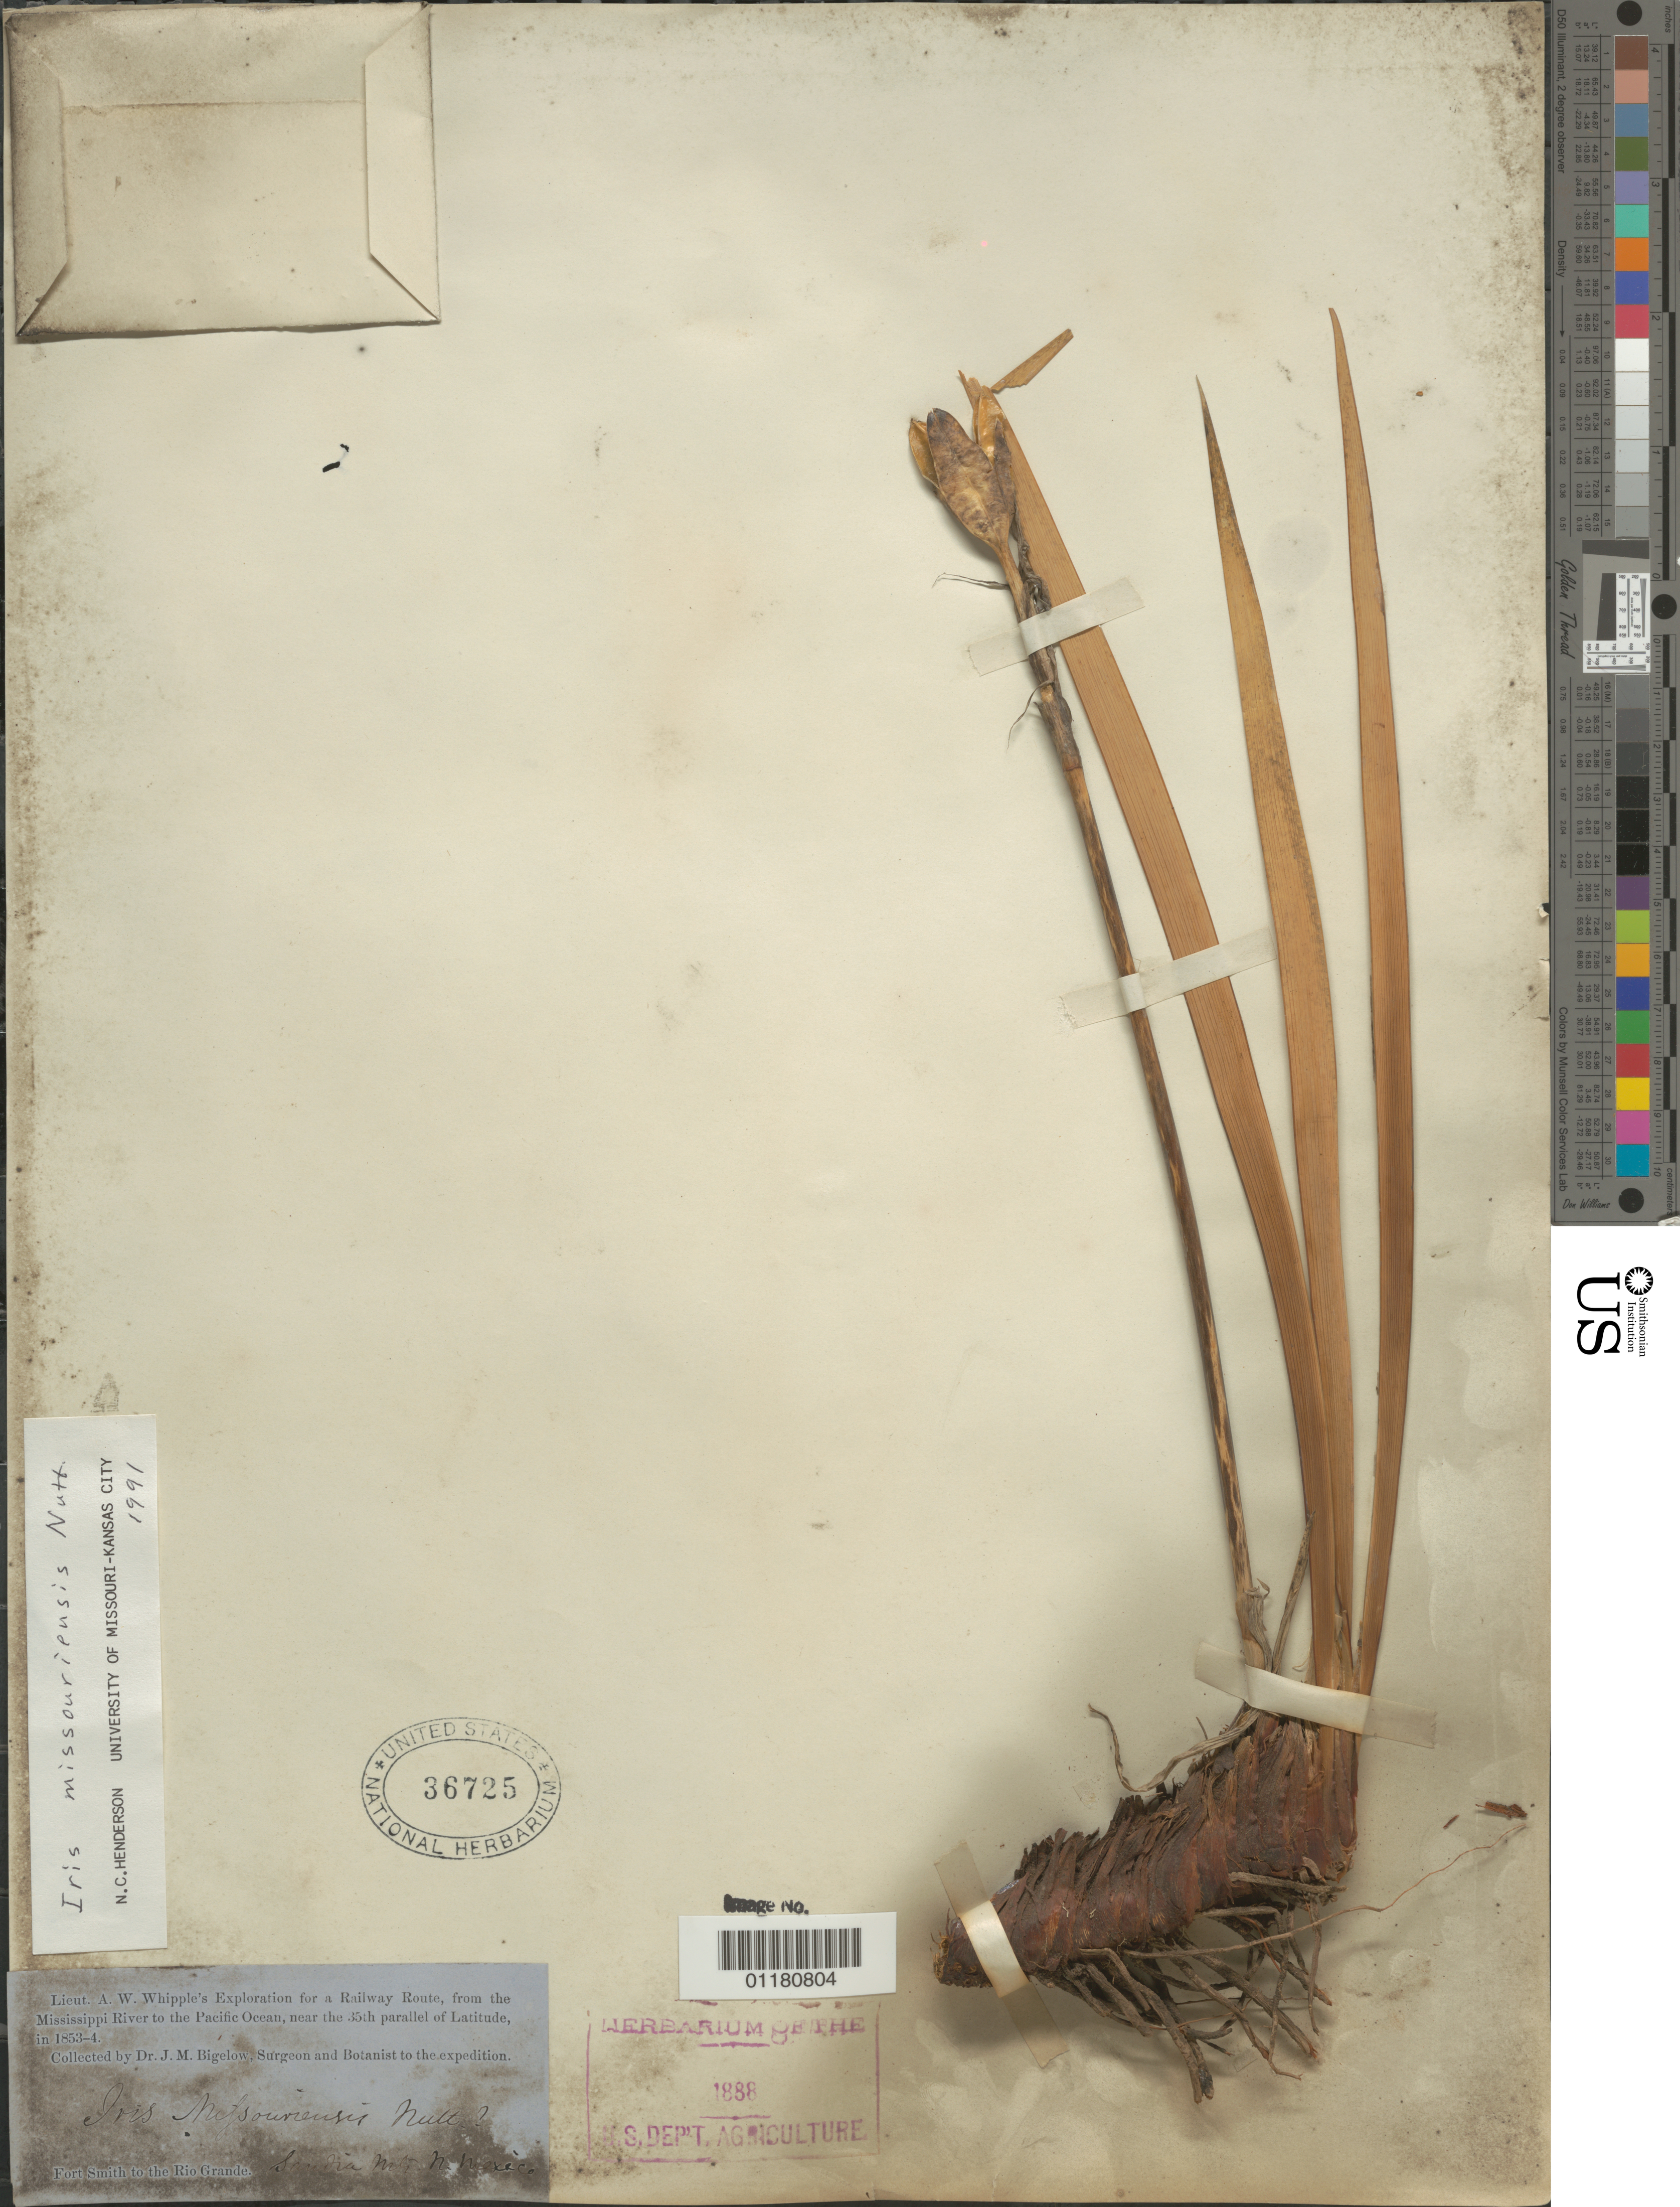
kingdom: Plantae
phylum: Tracheophyta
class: Liliopsida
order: Asparagales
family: Iridaceae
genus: Iris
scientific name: Iris missouriensis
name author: Nutt.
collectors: J. M. Bigelow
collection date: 1853/1854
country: United States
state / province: New Mexico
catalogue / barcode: US 36725